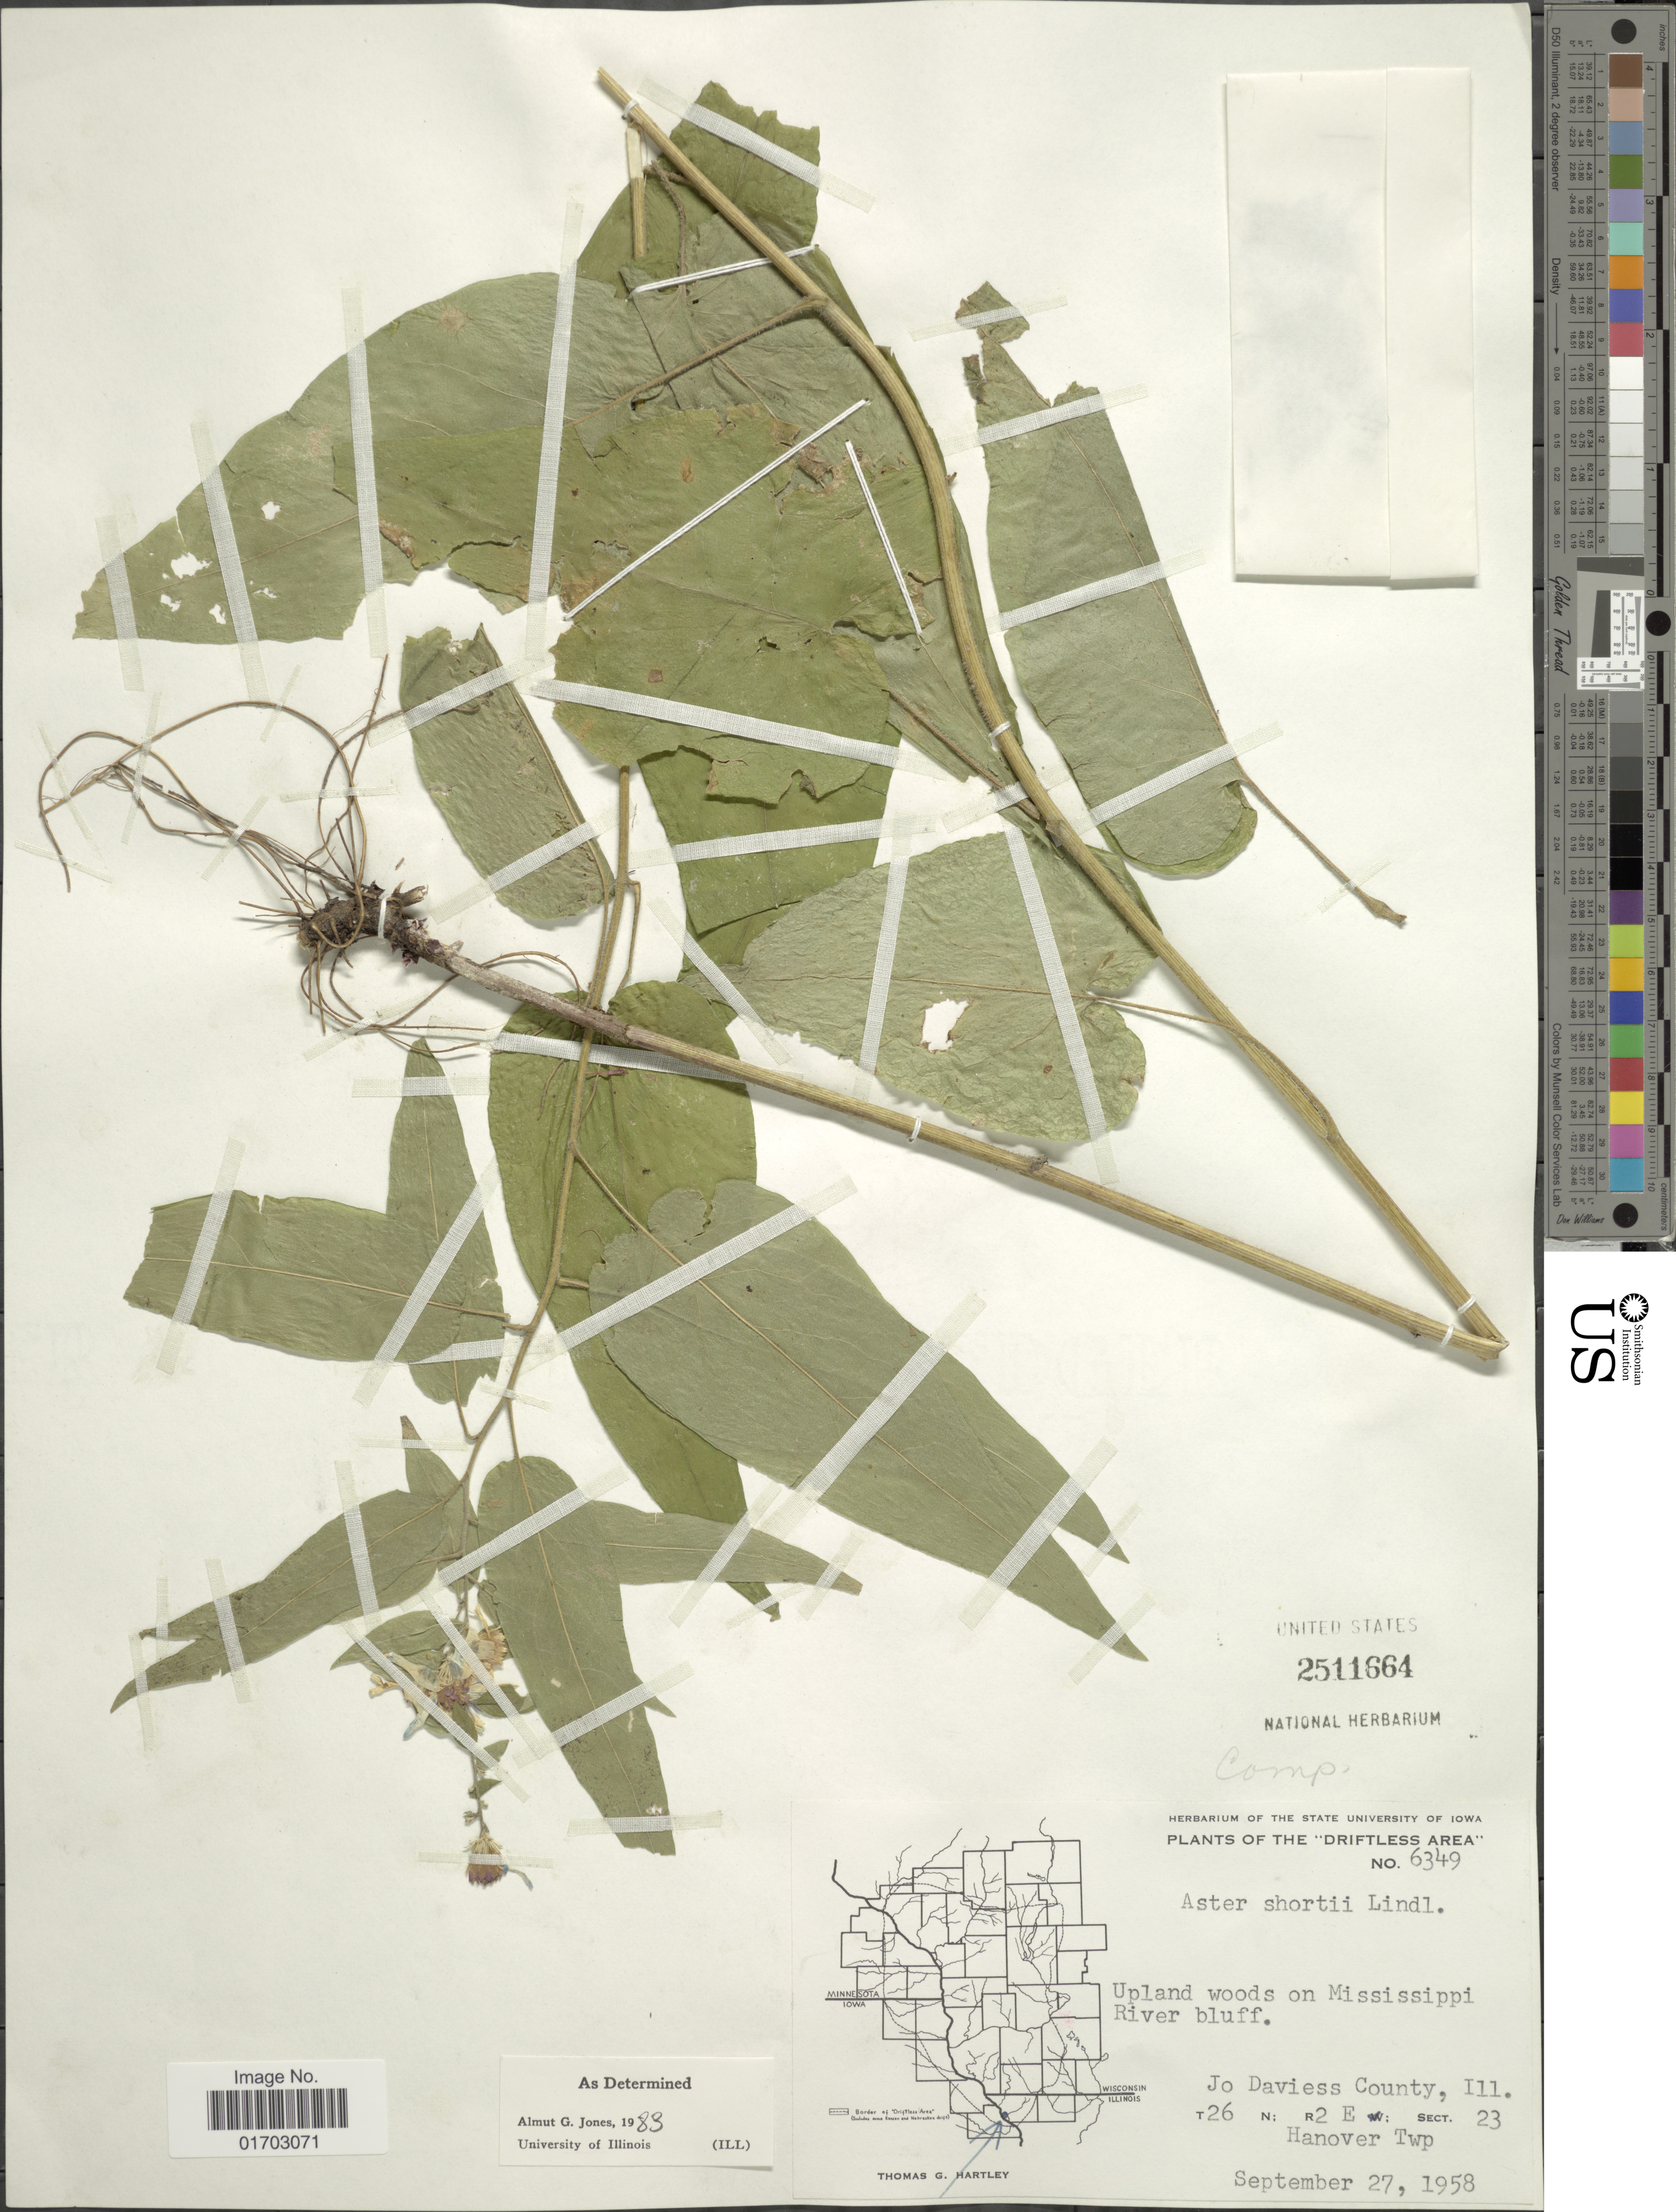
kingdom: Plantae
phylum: Tracheophyta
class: Magnoliopsida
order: Asterales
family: Asteraceae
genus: Symphyotrichum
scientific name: Symphyotrichum shortii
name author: (Lindl.) G.L. Nesom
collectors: T. G. Hartley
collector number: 6349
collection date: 1958-09-27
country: United States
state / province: Illinois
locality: The "Driftless Area", Mississippi River bluff, Jo Davies County. T26N: R2E: Sec 23, Hanover Twp.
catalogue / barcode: US 2511664